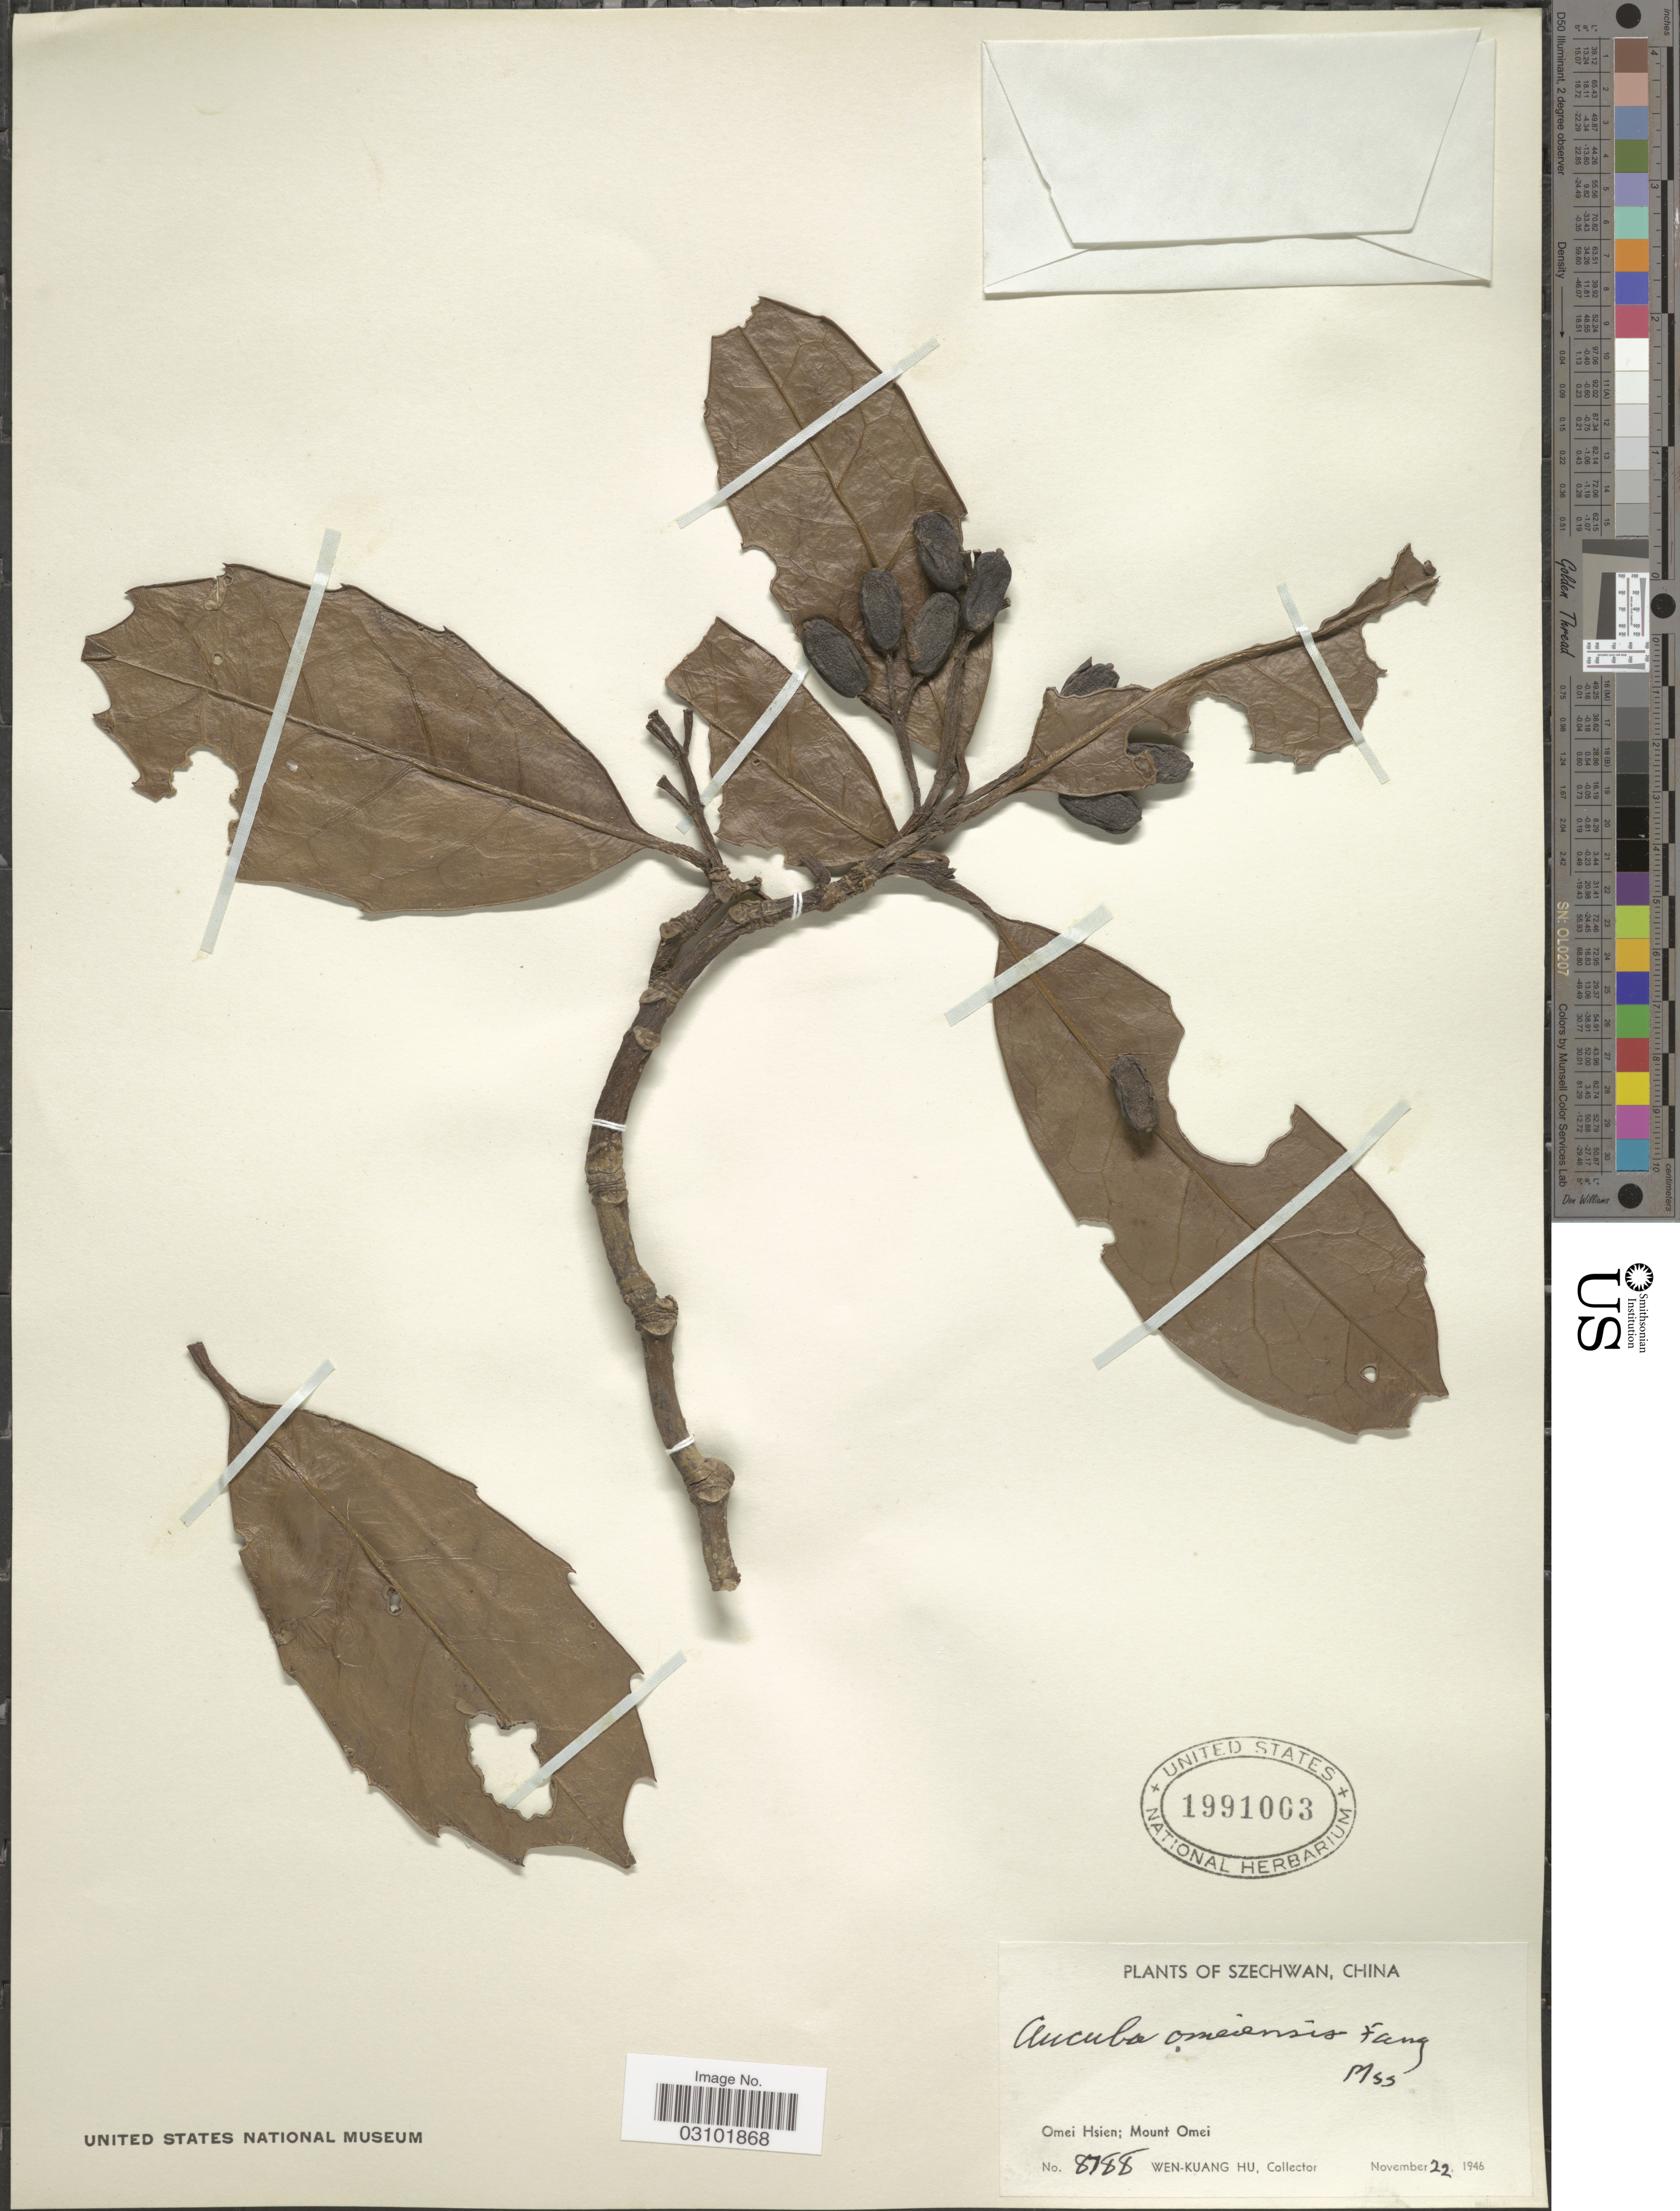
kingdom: Plantae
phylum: Tracheophyta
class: Magnoliopsida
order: Garryales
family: Garryaceae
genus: Aucuba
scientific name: Aucuba omeiensis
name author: W.P. Fang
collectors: W. K. Hu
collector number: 8788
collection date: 1946-11-22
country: China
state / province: Sichuan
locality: Szechwan. Omei Hsien; Mount Omei.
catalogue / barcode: US 1991003